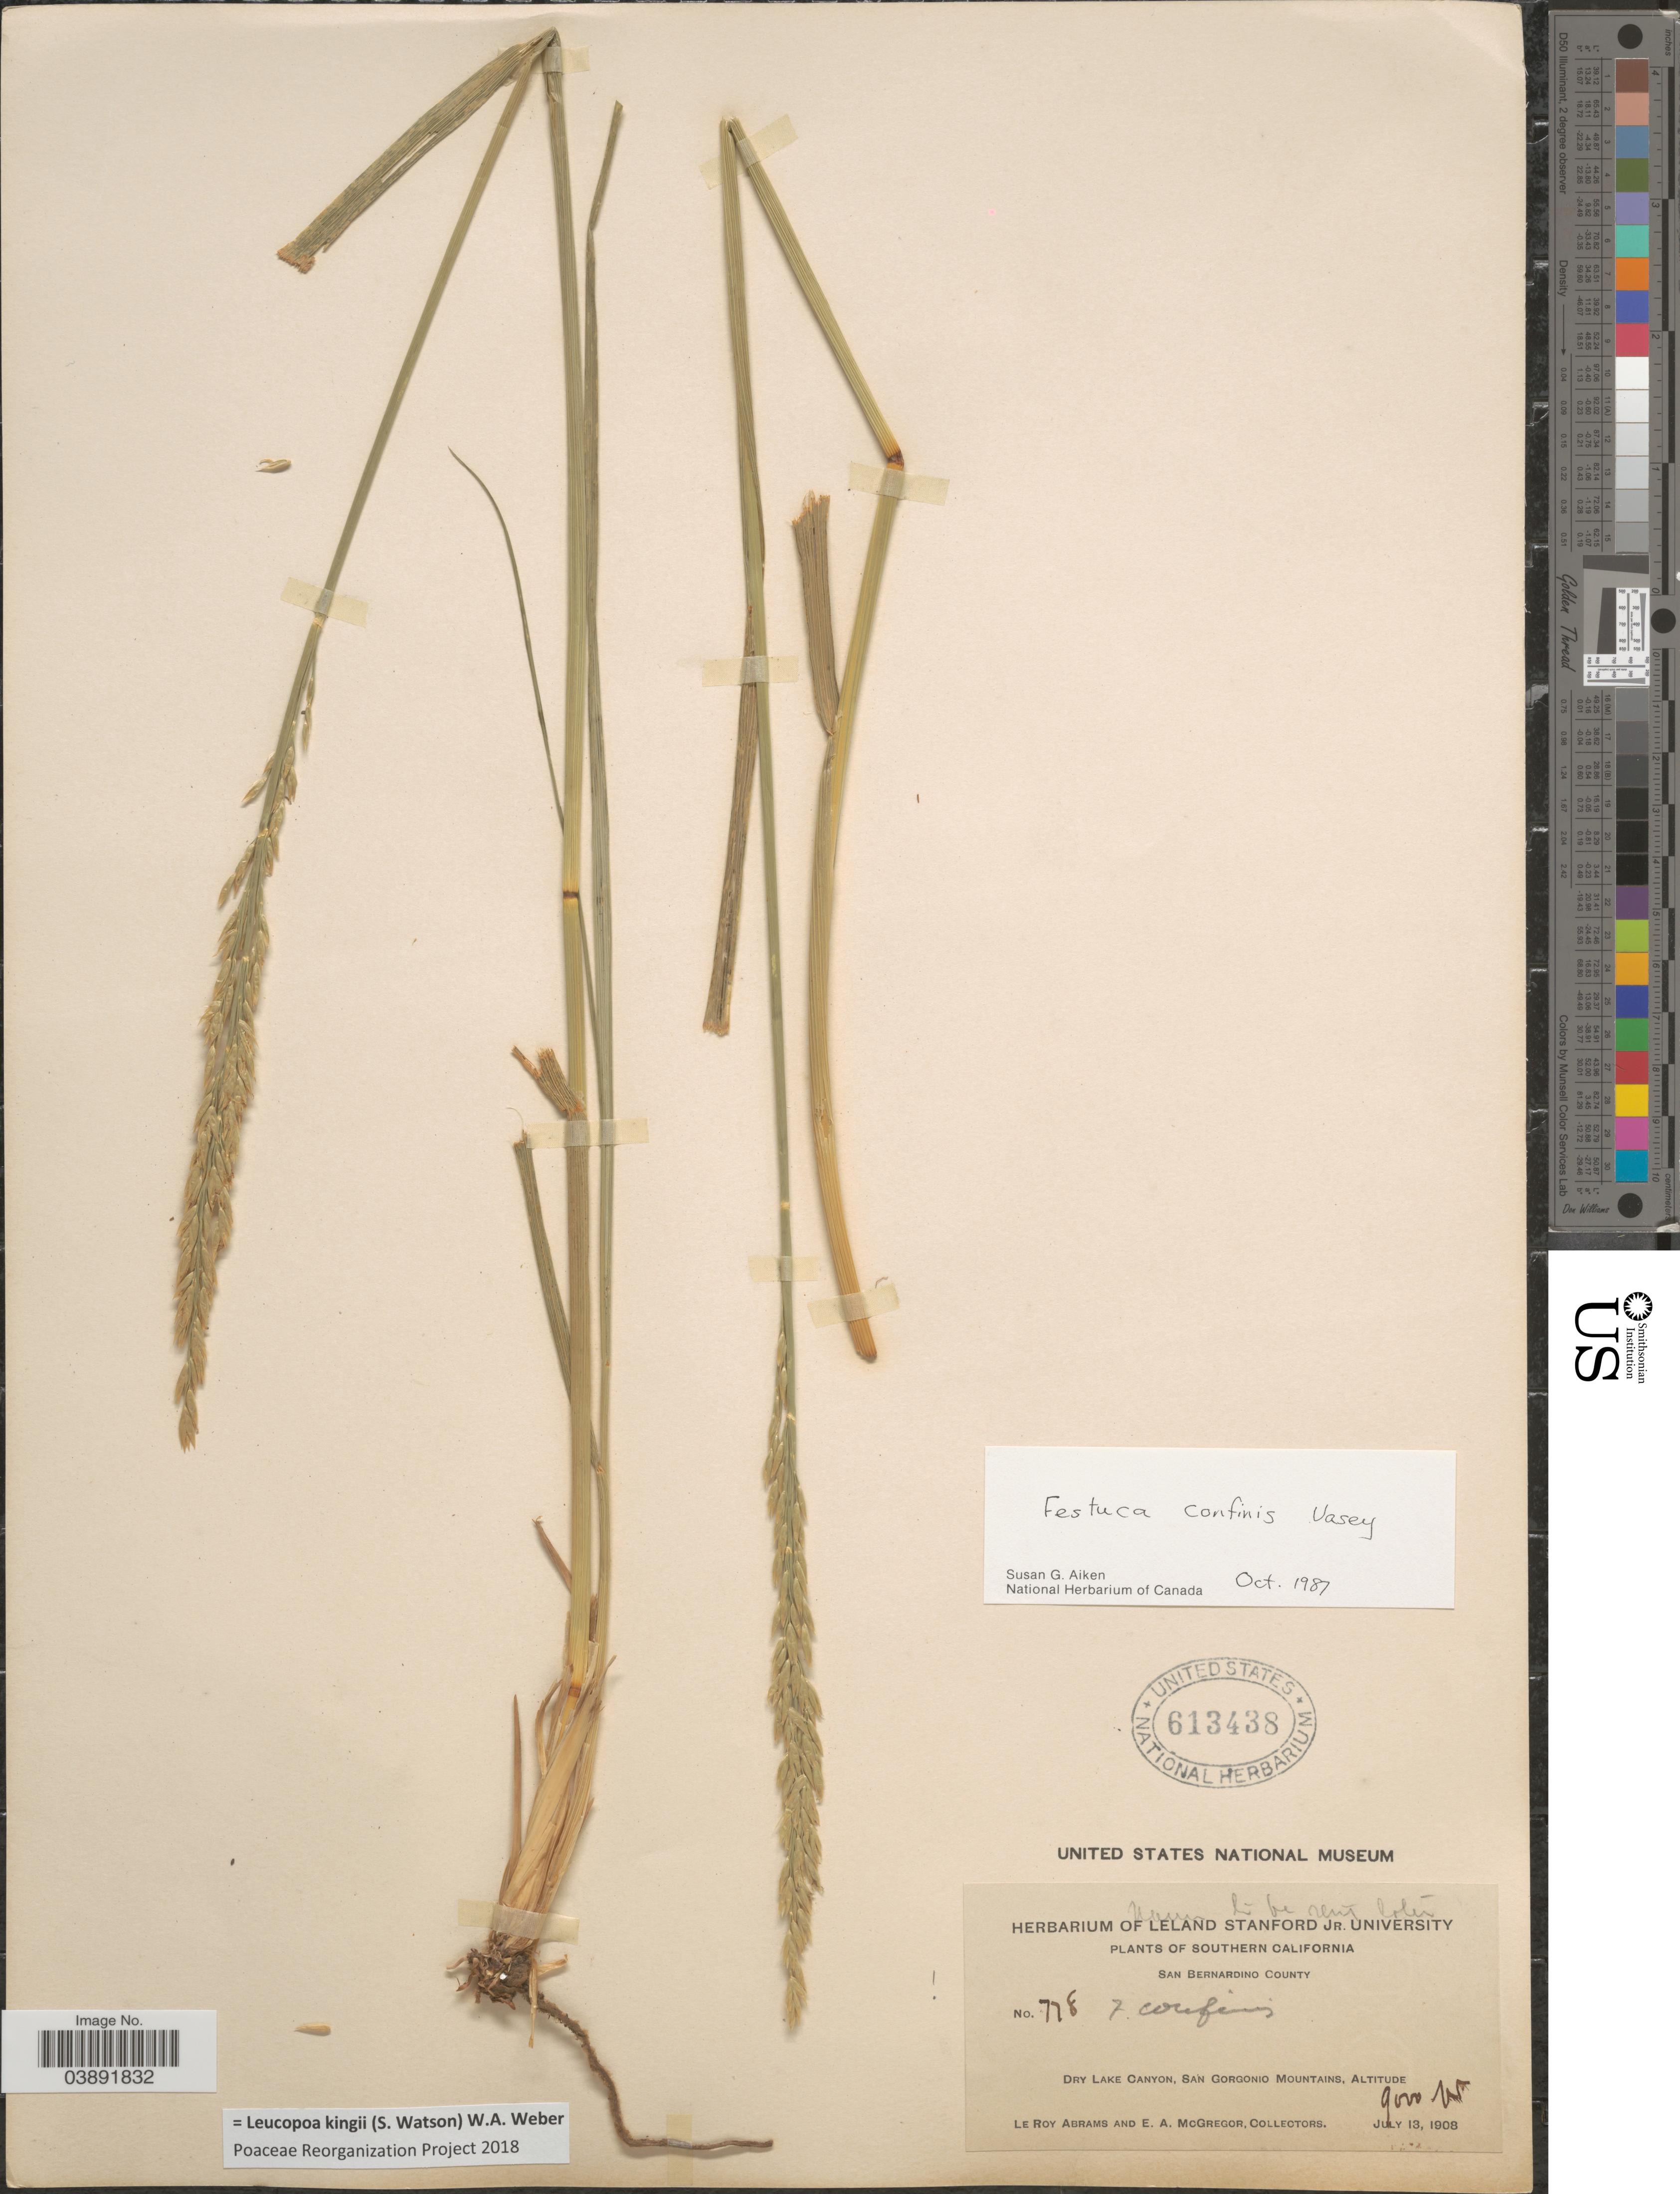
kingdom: Plantae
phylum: Tracheophyta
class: Liliopsida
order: Poales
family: Poaceae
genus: Hesperochloa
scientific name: Hesperochloa kingii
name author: (S. Watson) Rydb.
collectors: L. Abrams & E. A. McGregor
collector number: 778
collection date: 1908-07-13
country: United States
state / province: California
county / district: San Bernardino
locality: Southern California. San Bernardino County. Dry Lake Canyon, San Gorgonio Mountains.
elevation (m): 2743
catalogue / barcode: US 613438